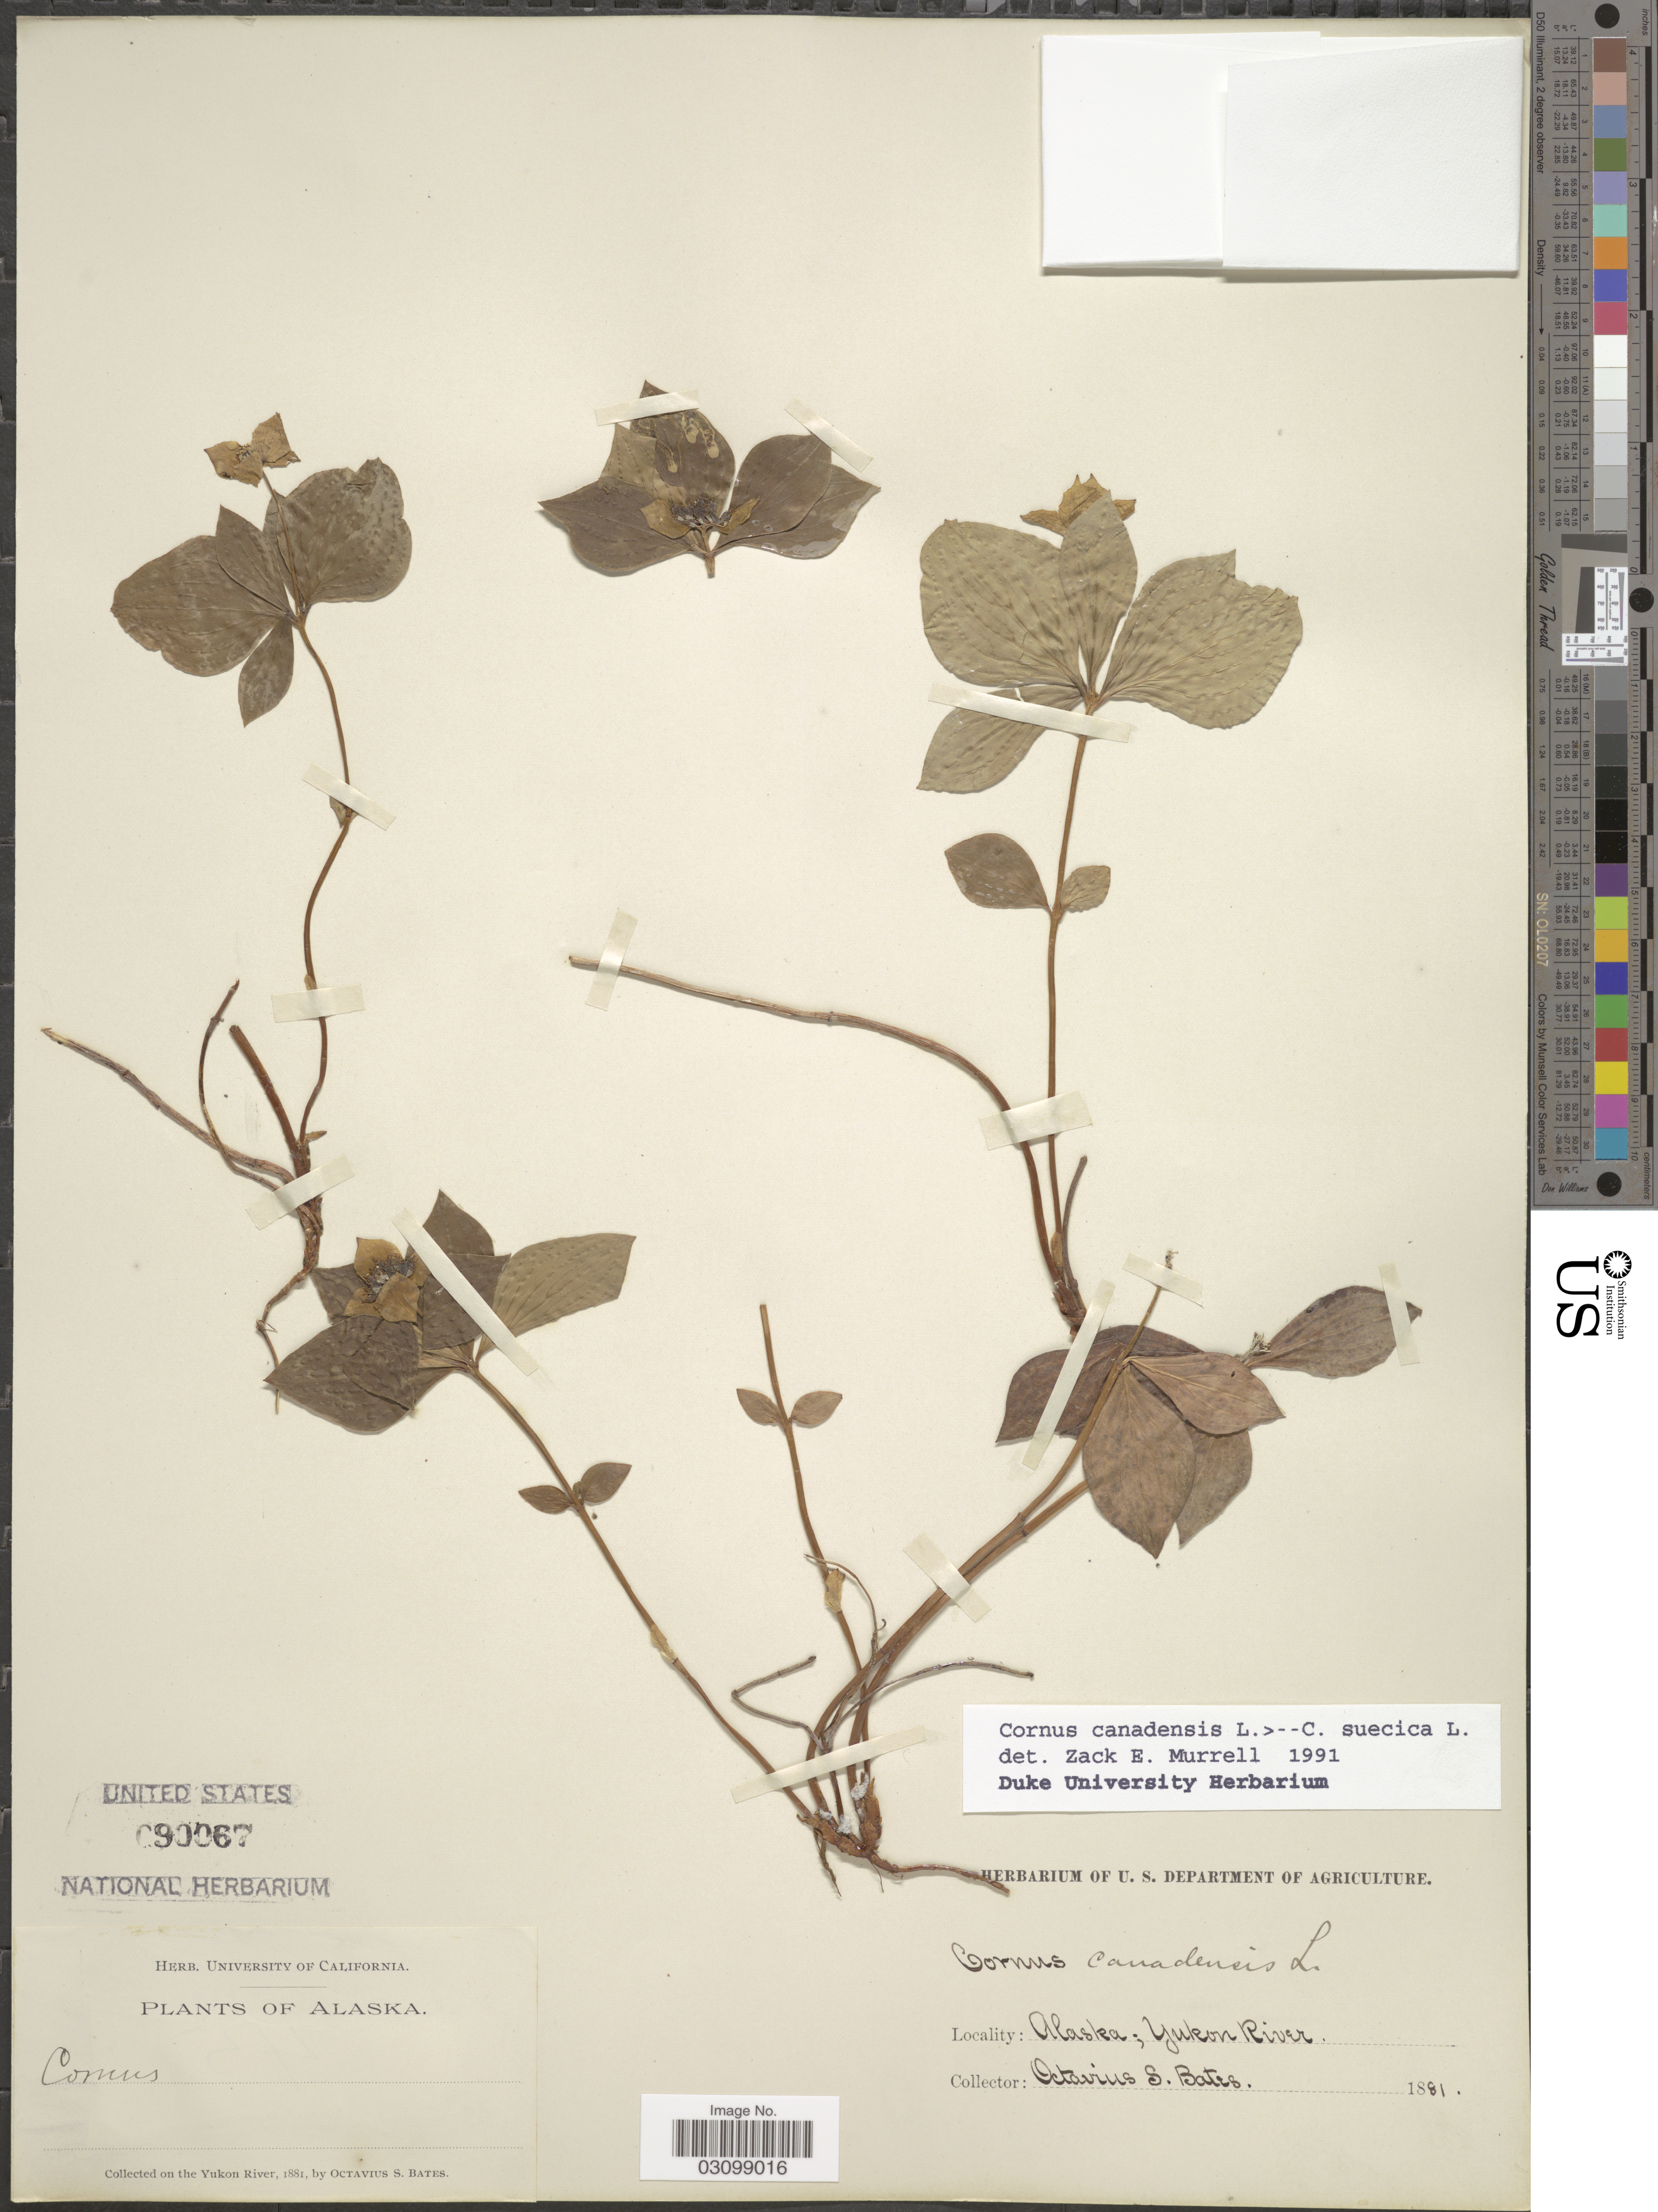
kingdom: Plantae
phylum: Tracheophyta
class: Magnoliopsida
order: Cornales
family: Cornaceae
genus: Cornus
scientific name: Cornus sp.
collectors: O. Bates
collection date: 1881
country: United States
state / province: Alaska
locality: Yukon River.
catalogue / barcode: US 90067